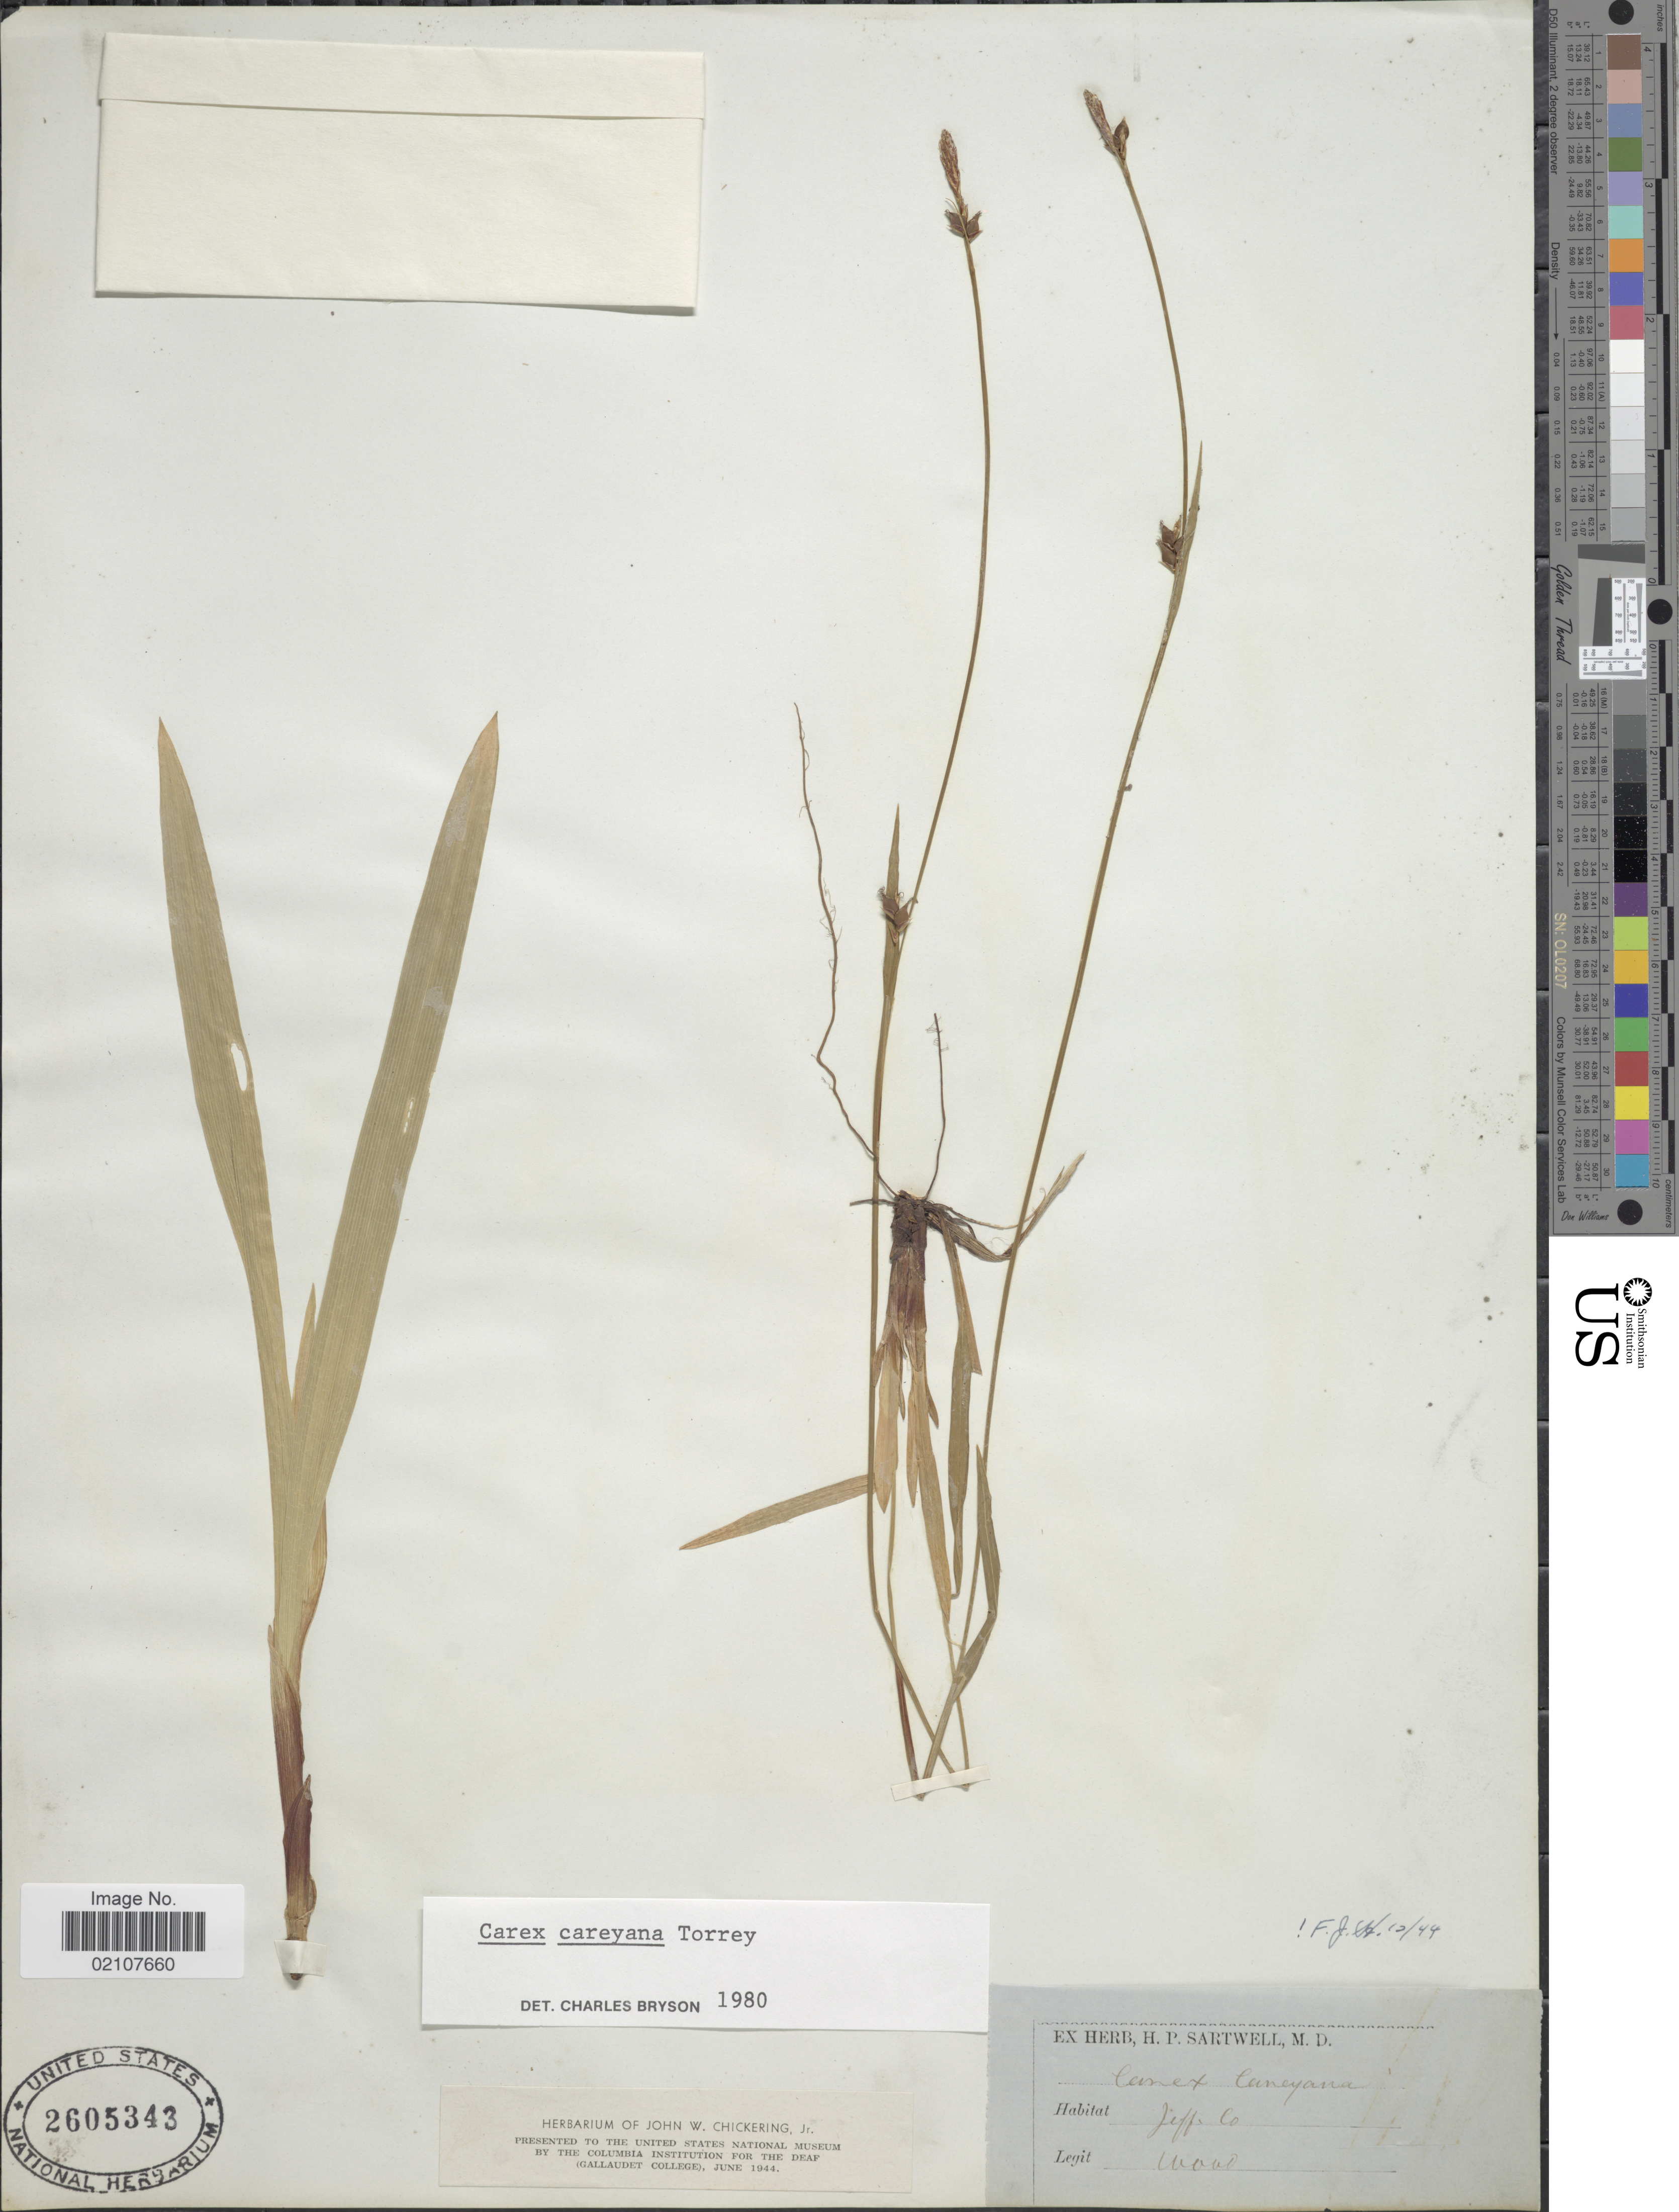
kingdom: Plantae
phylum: Tracheophyta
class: Liliopsida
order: Poales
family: Cyperaceae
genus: Carex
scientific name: Carex careyana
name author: Torr. ex Dewey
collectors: Wood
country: United States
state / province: New York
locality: Jeff. Co.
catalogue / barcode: US 2605343